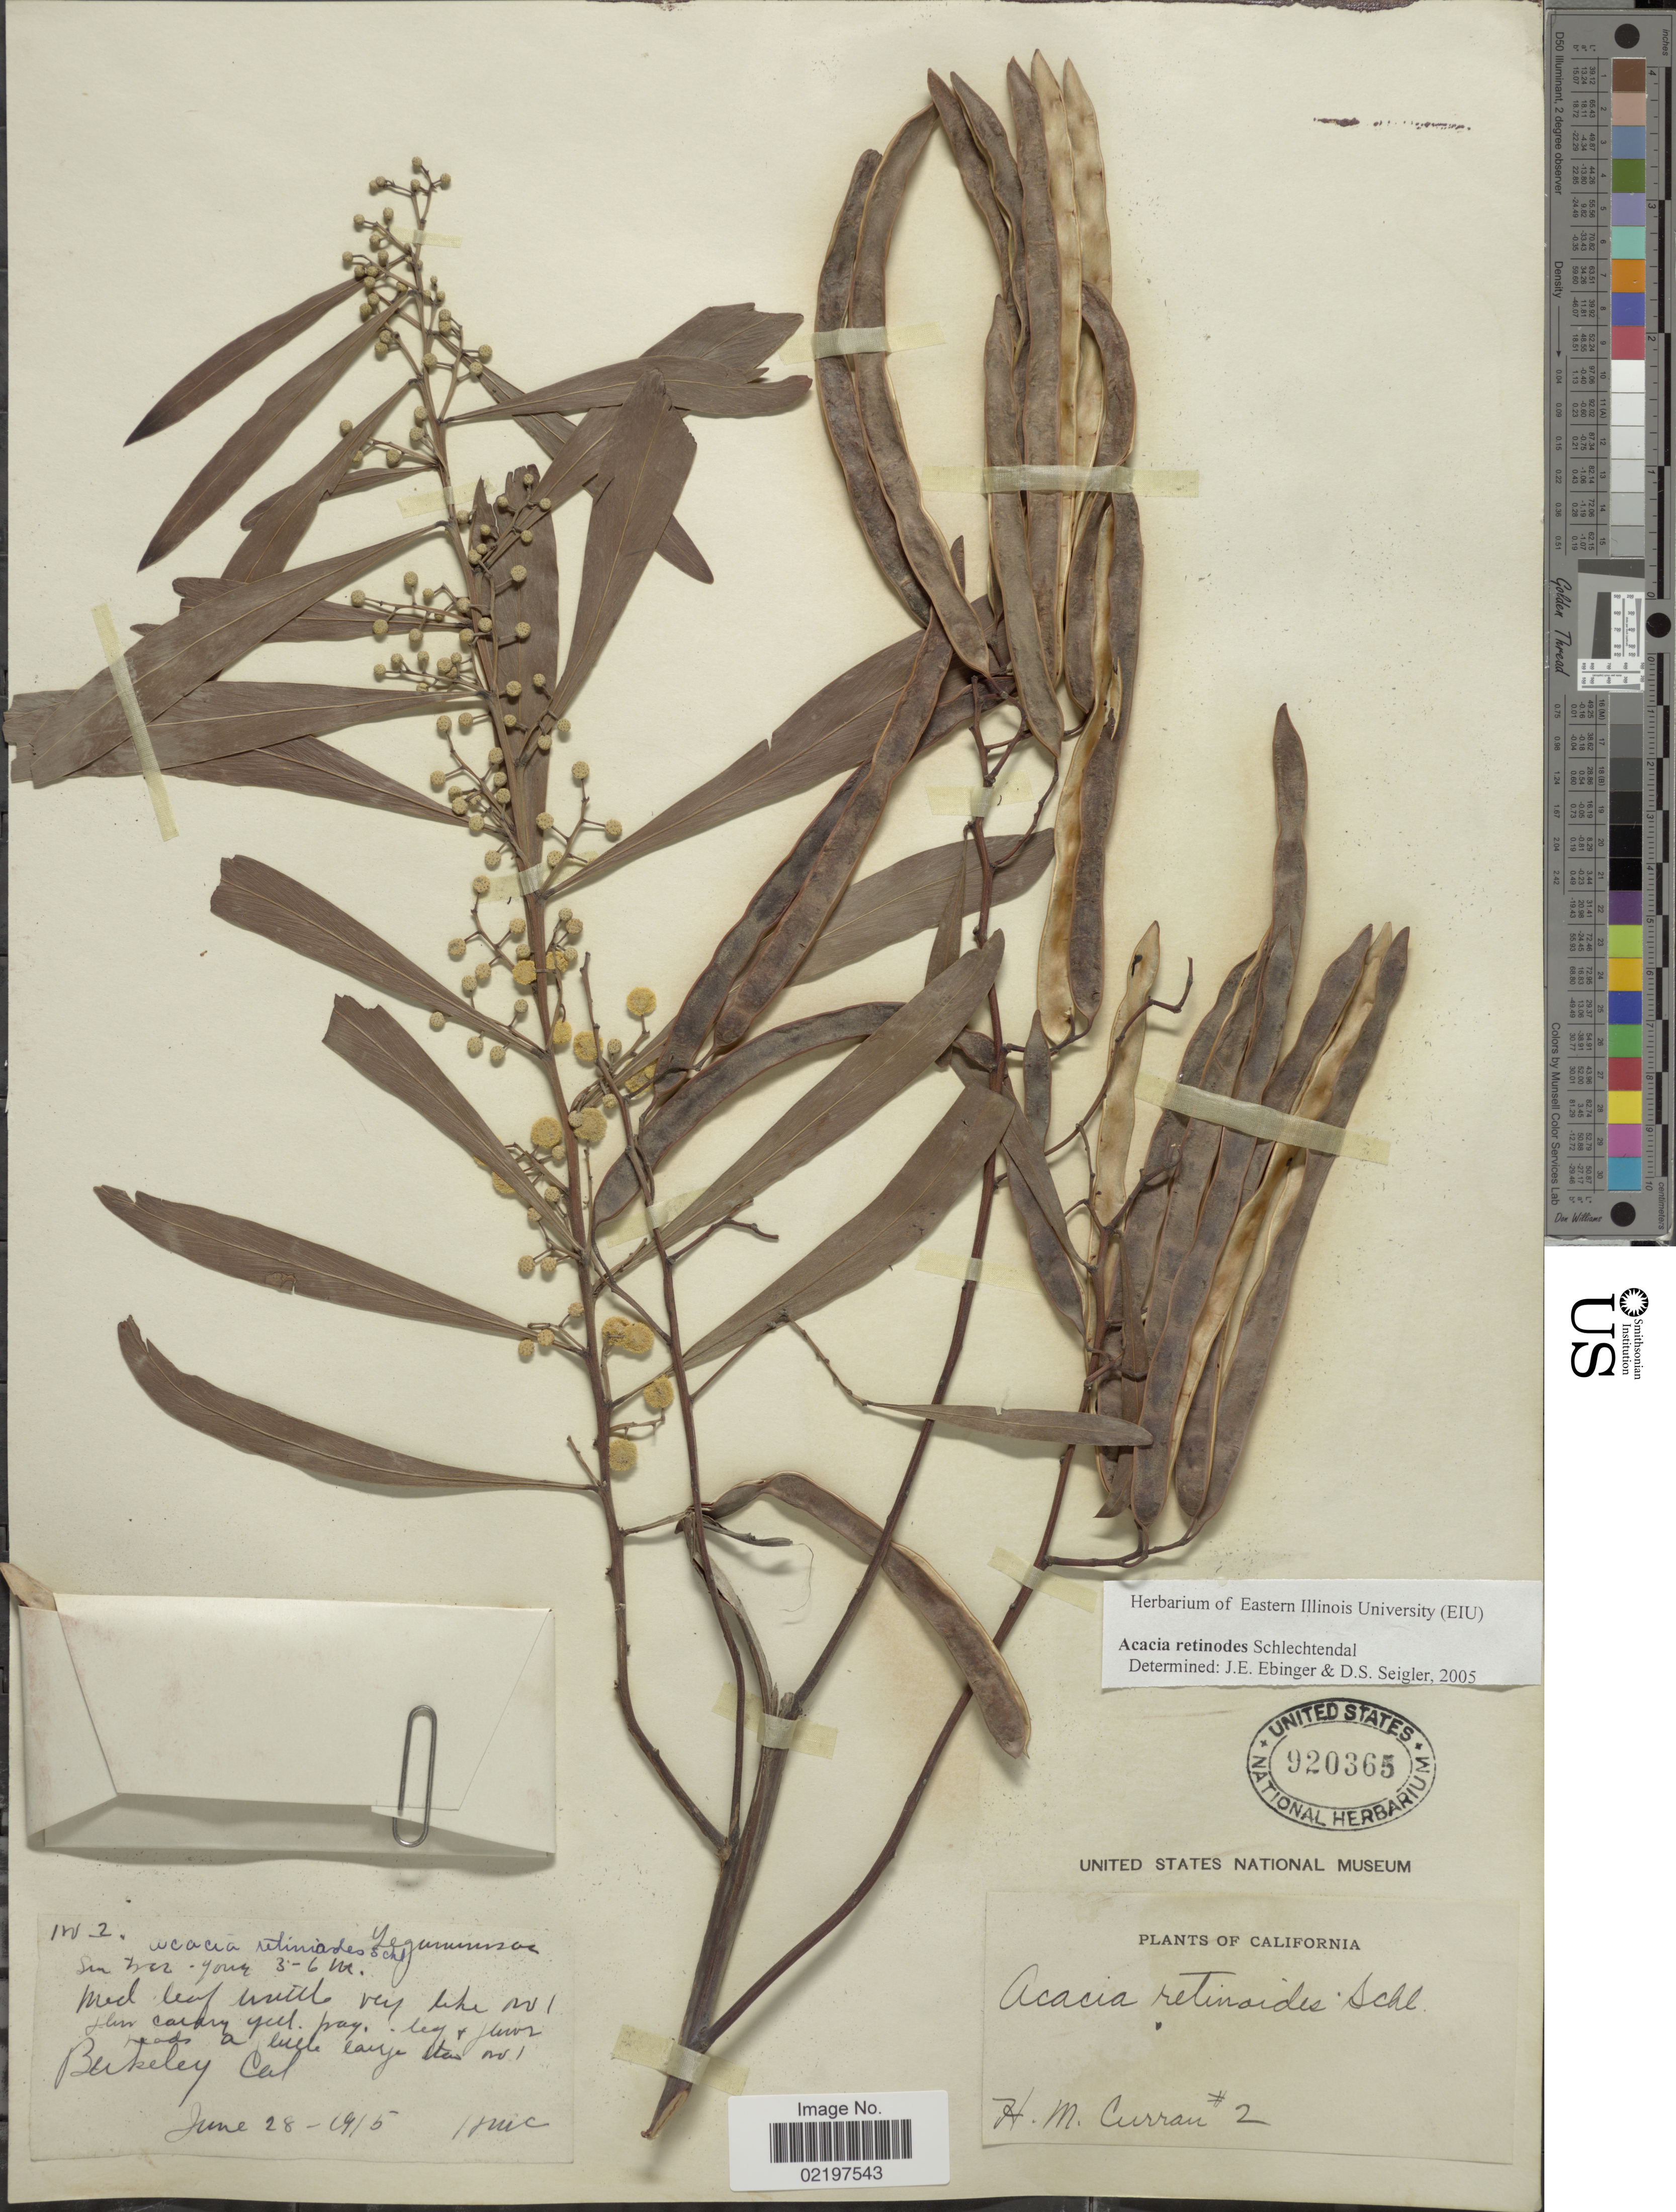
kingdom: Plantae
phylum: Tracheophyta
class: Magnoliopsida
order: Fabales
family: Fabaceae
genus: Acacia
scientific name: Acacia retinodes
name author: Schltdl.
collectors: H. M. Curran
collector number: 2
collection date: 1915-06-28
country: United States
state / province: California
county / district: Alameda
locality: Berkeley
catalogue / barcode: US 920365